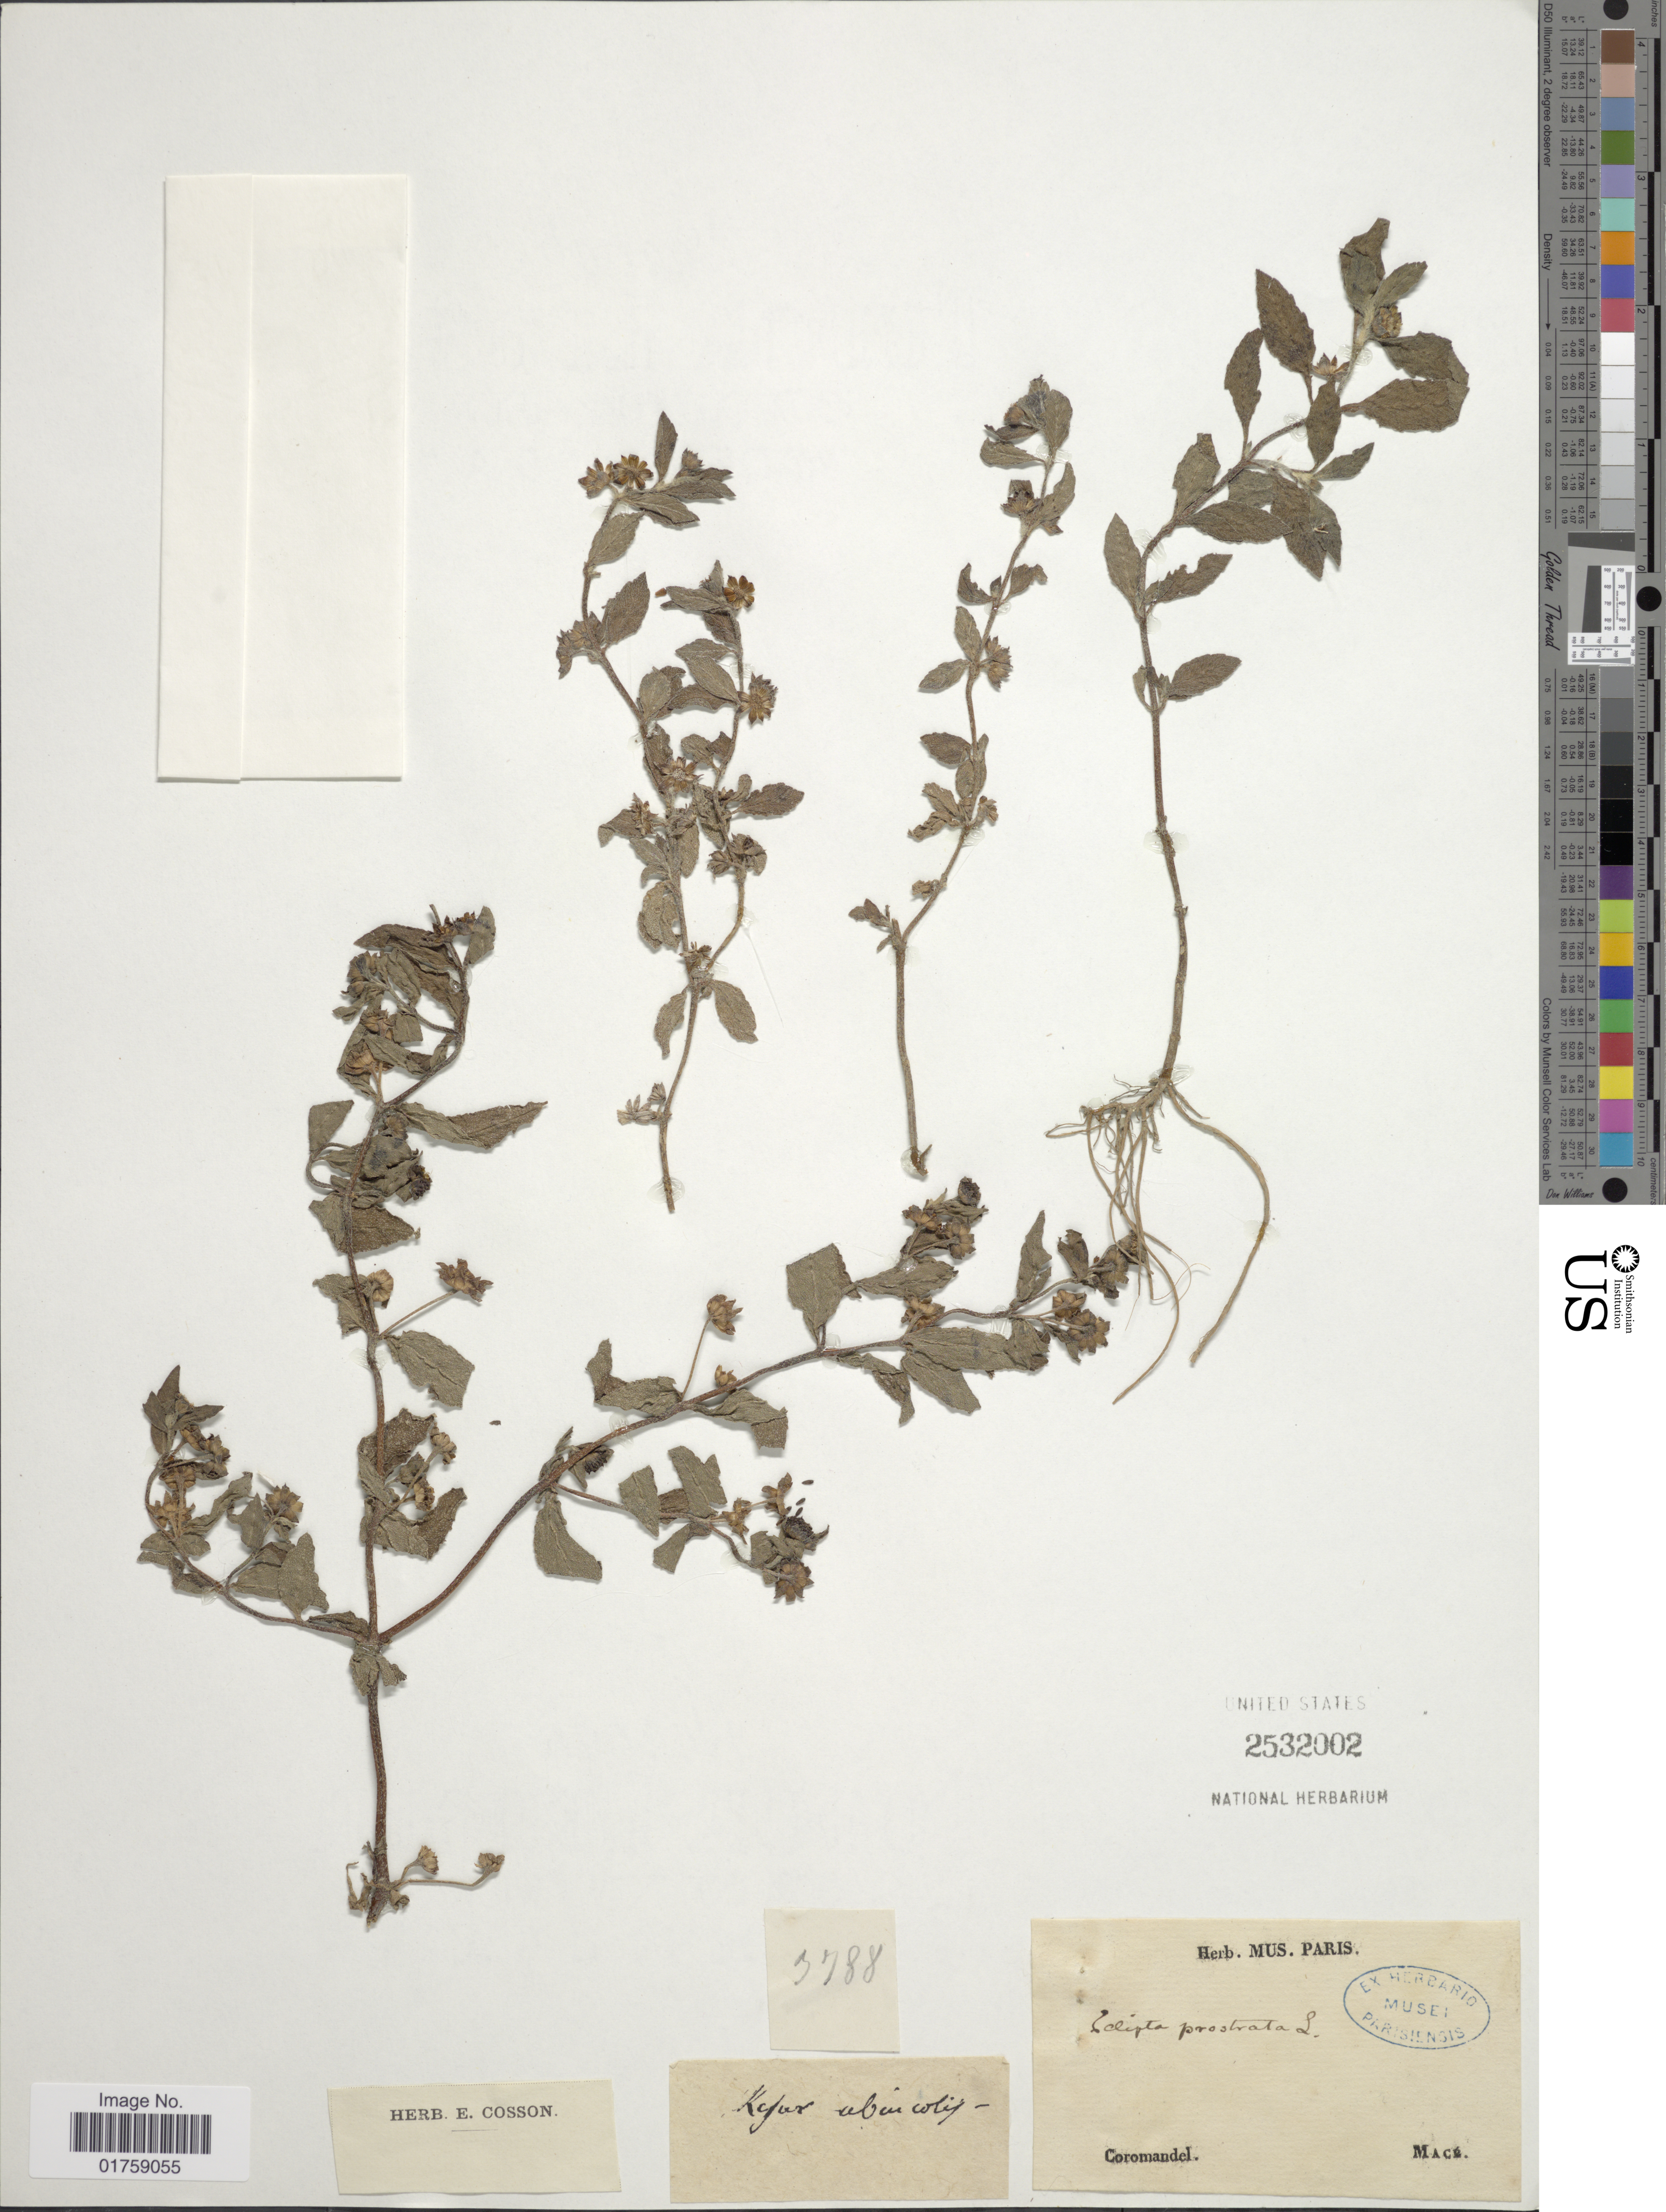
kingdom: Plantae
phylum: Tracheophyta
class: Magnoliopsida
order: Asterales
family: Asteraceae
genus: Eclipta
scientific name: Eclipta prostrata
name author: (L.) L.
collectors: Mace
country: India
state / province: Tamil Nadu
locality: Coromandel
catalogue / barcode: US 2532002